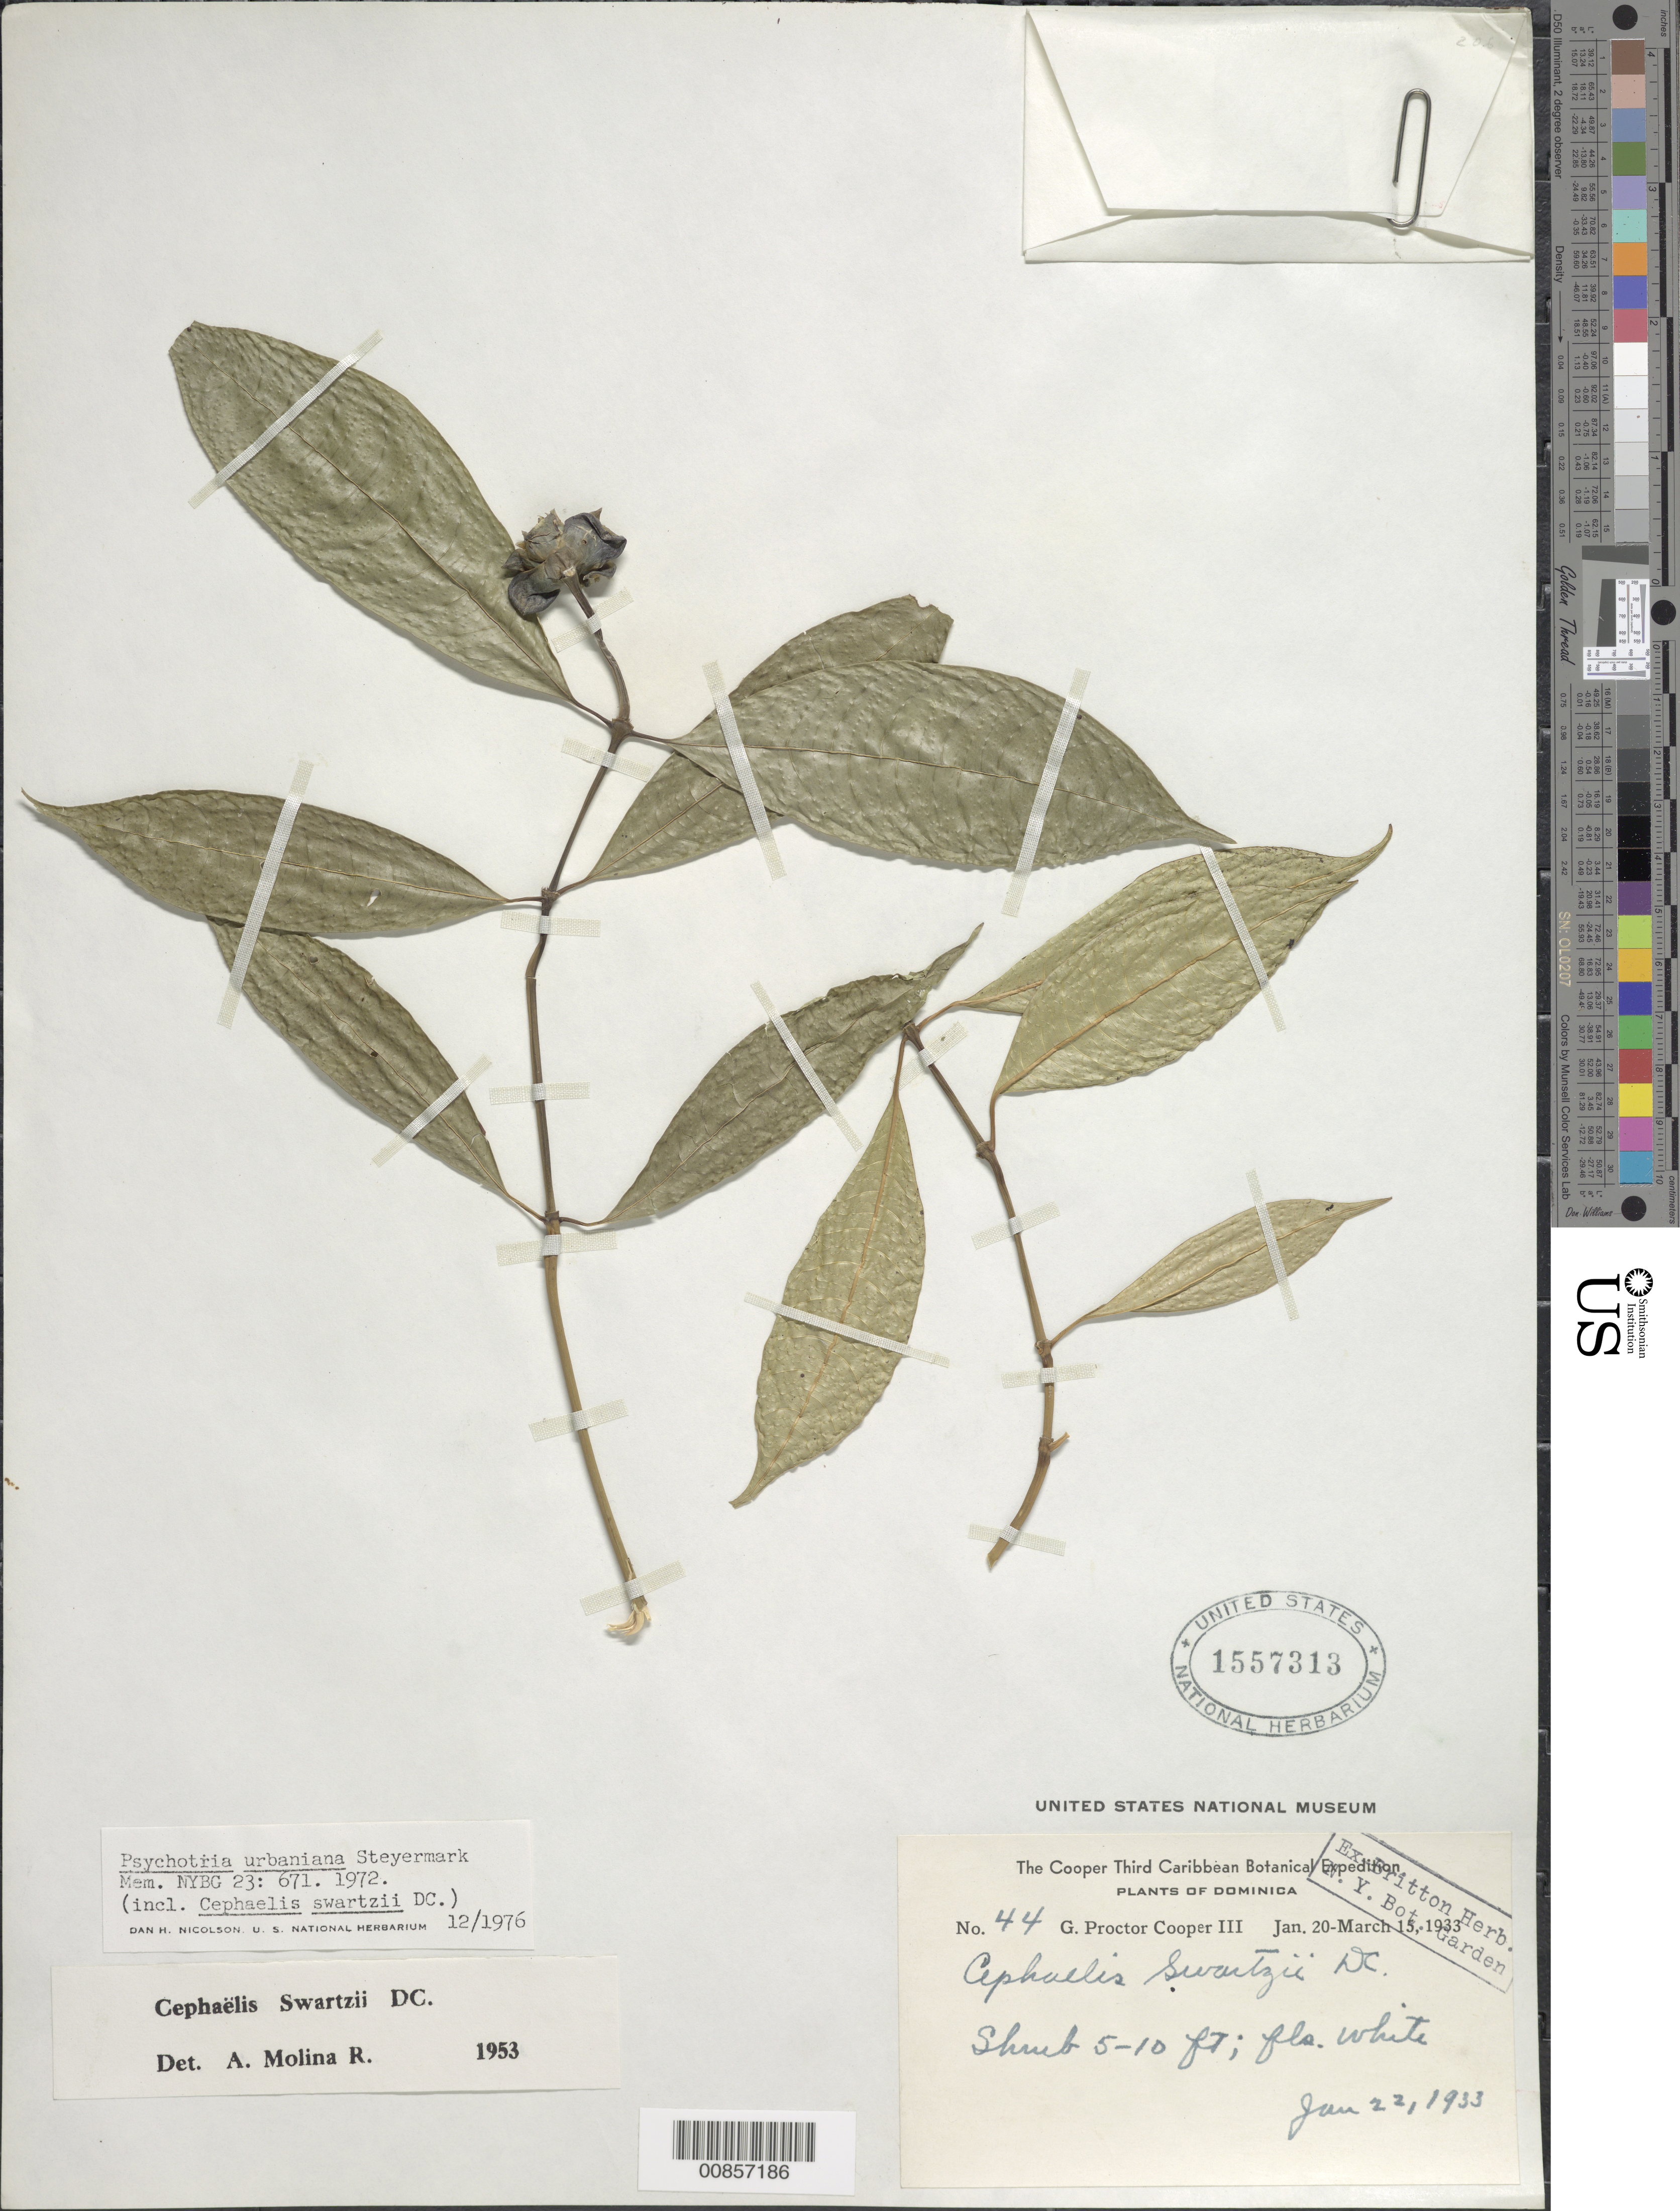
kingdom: Plantae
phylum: Tracheophyta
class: Magnoliopsida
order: Gentianales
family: Rubiaceae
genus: Psychotria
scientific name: Psychotria urbaniana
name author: Steyerm.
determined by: Nicolson, Dan H.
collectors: G. Cooper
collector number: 44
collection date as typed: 22 Jan 1933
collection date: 1933-01-22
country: Dominica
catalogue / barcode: US 1557313